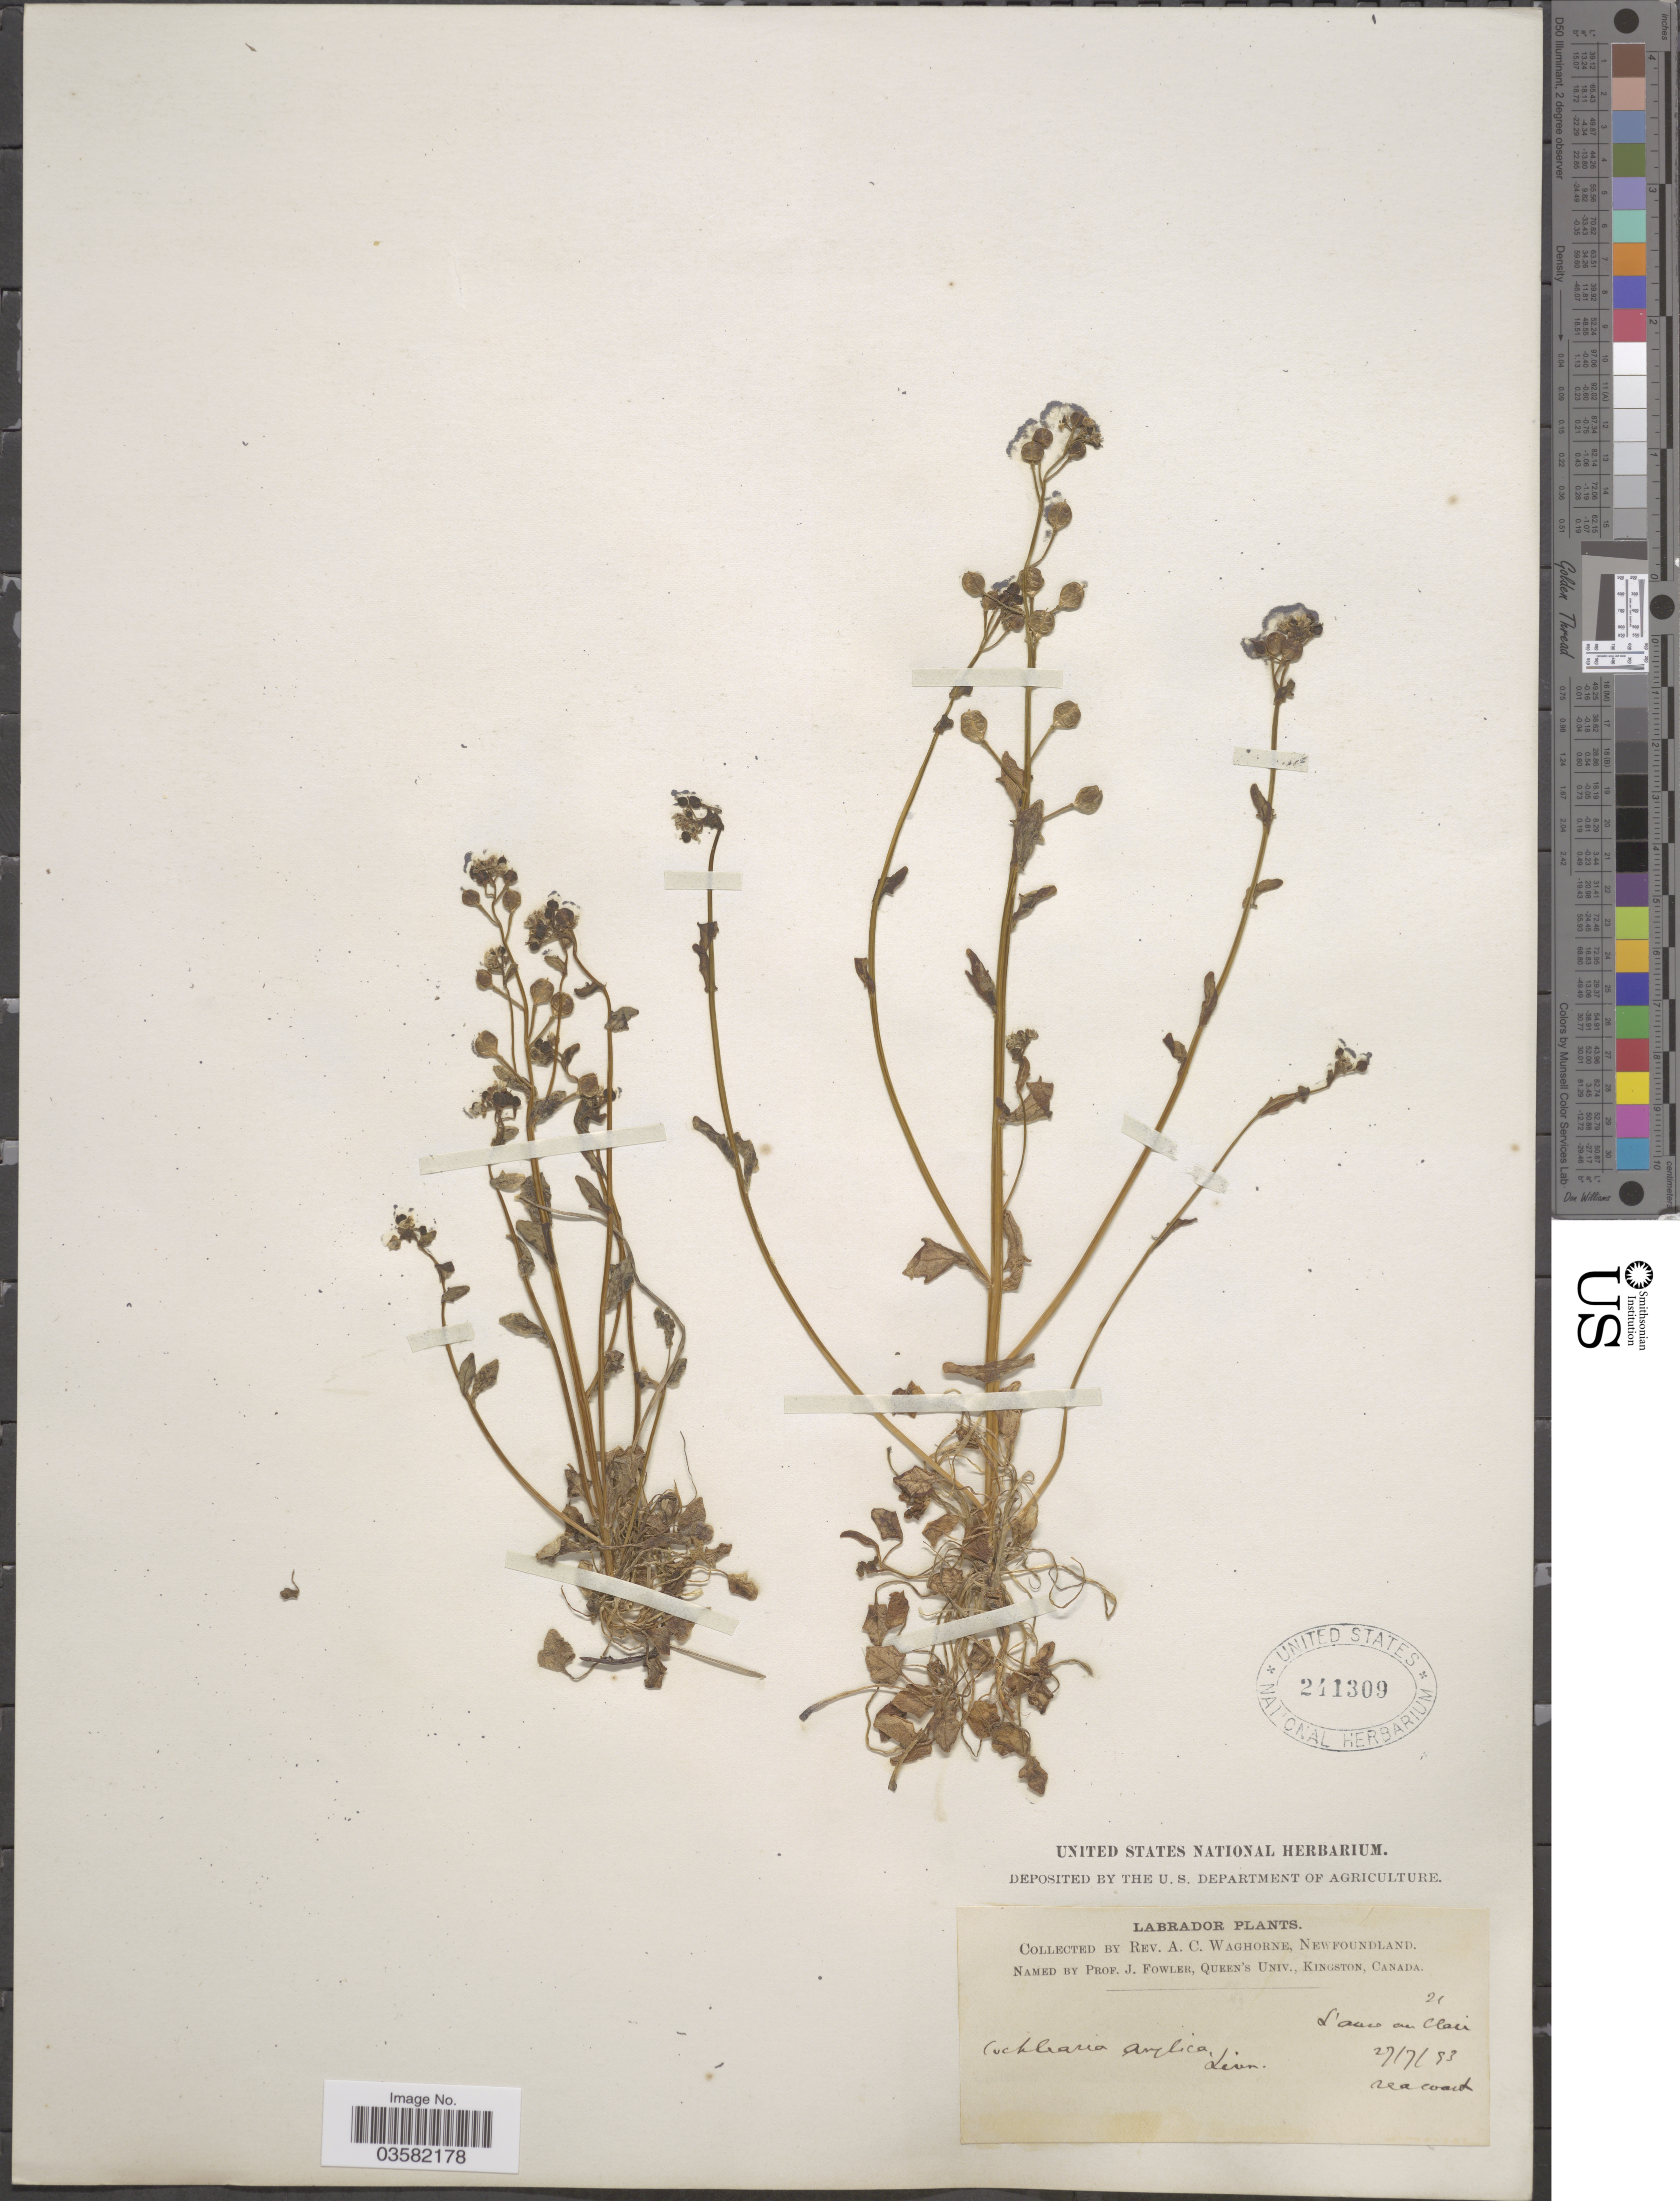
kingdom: Plantae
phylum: Tracheophyta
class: Magnoliopsida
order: Brassicales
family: Brassicaceae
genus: Cochlearia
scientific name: Cochlearia arctica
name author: Schltdl. ex DC.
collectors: A. Waghorne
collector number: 21?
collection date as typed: Transcribed d/m/y: 27/7/93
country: Canada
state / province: Newfoundland and Labrador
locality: Labrador. L'anse au Clair.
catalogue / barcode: US 241309